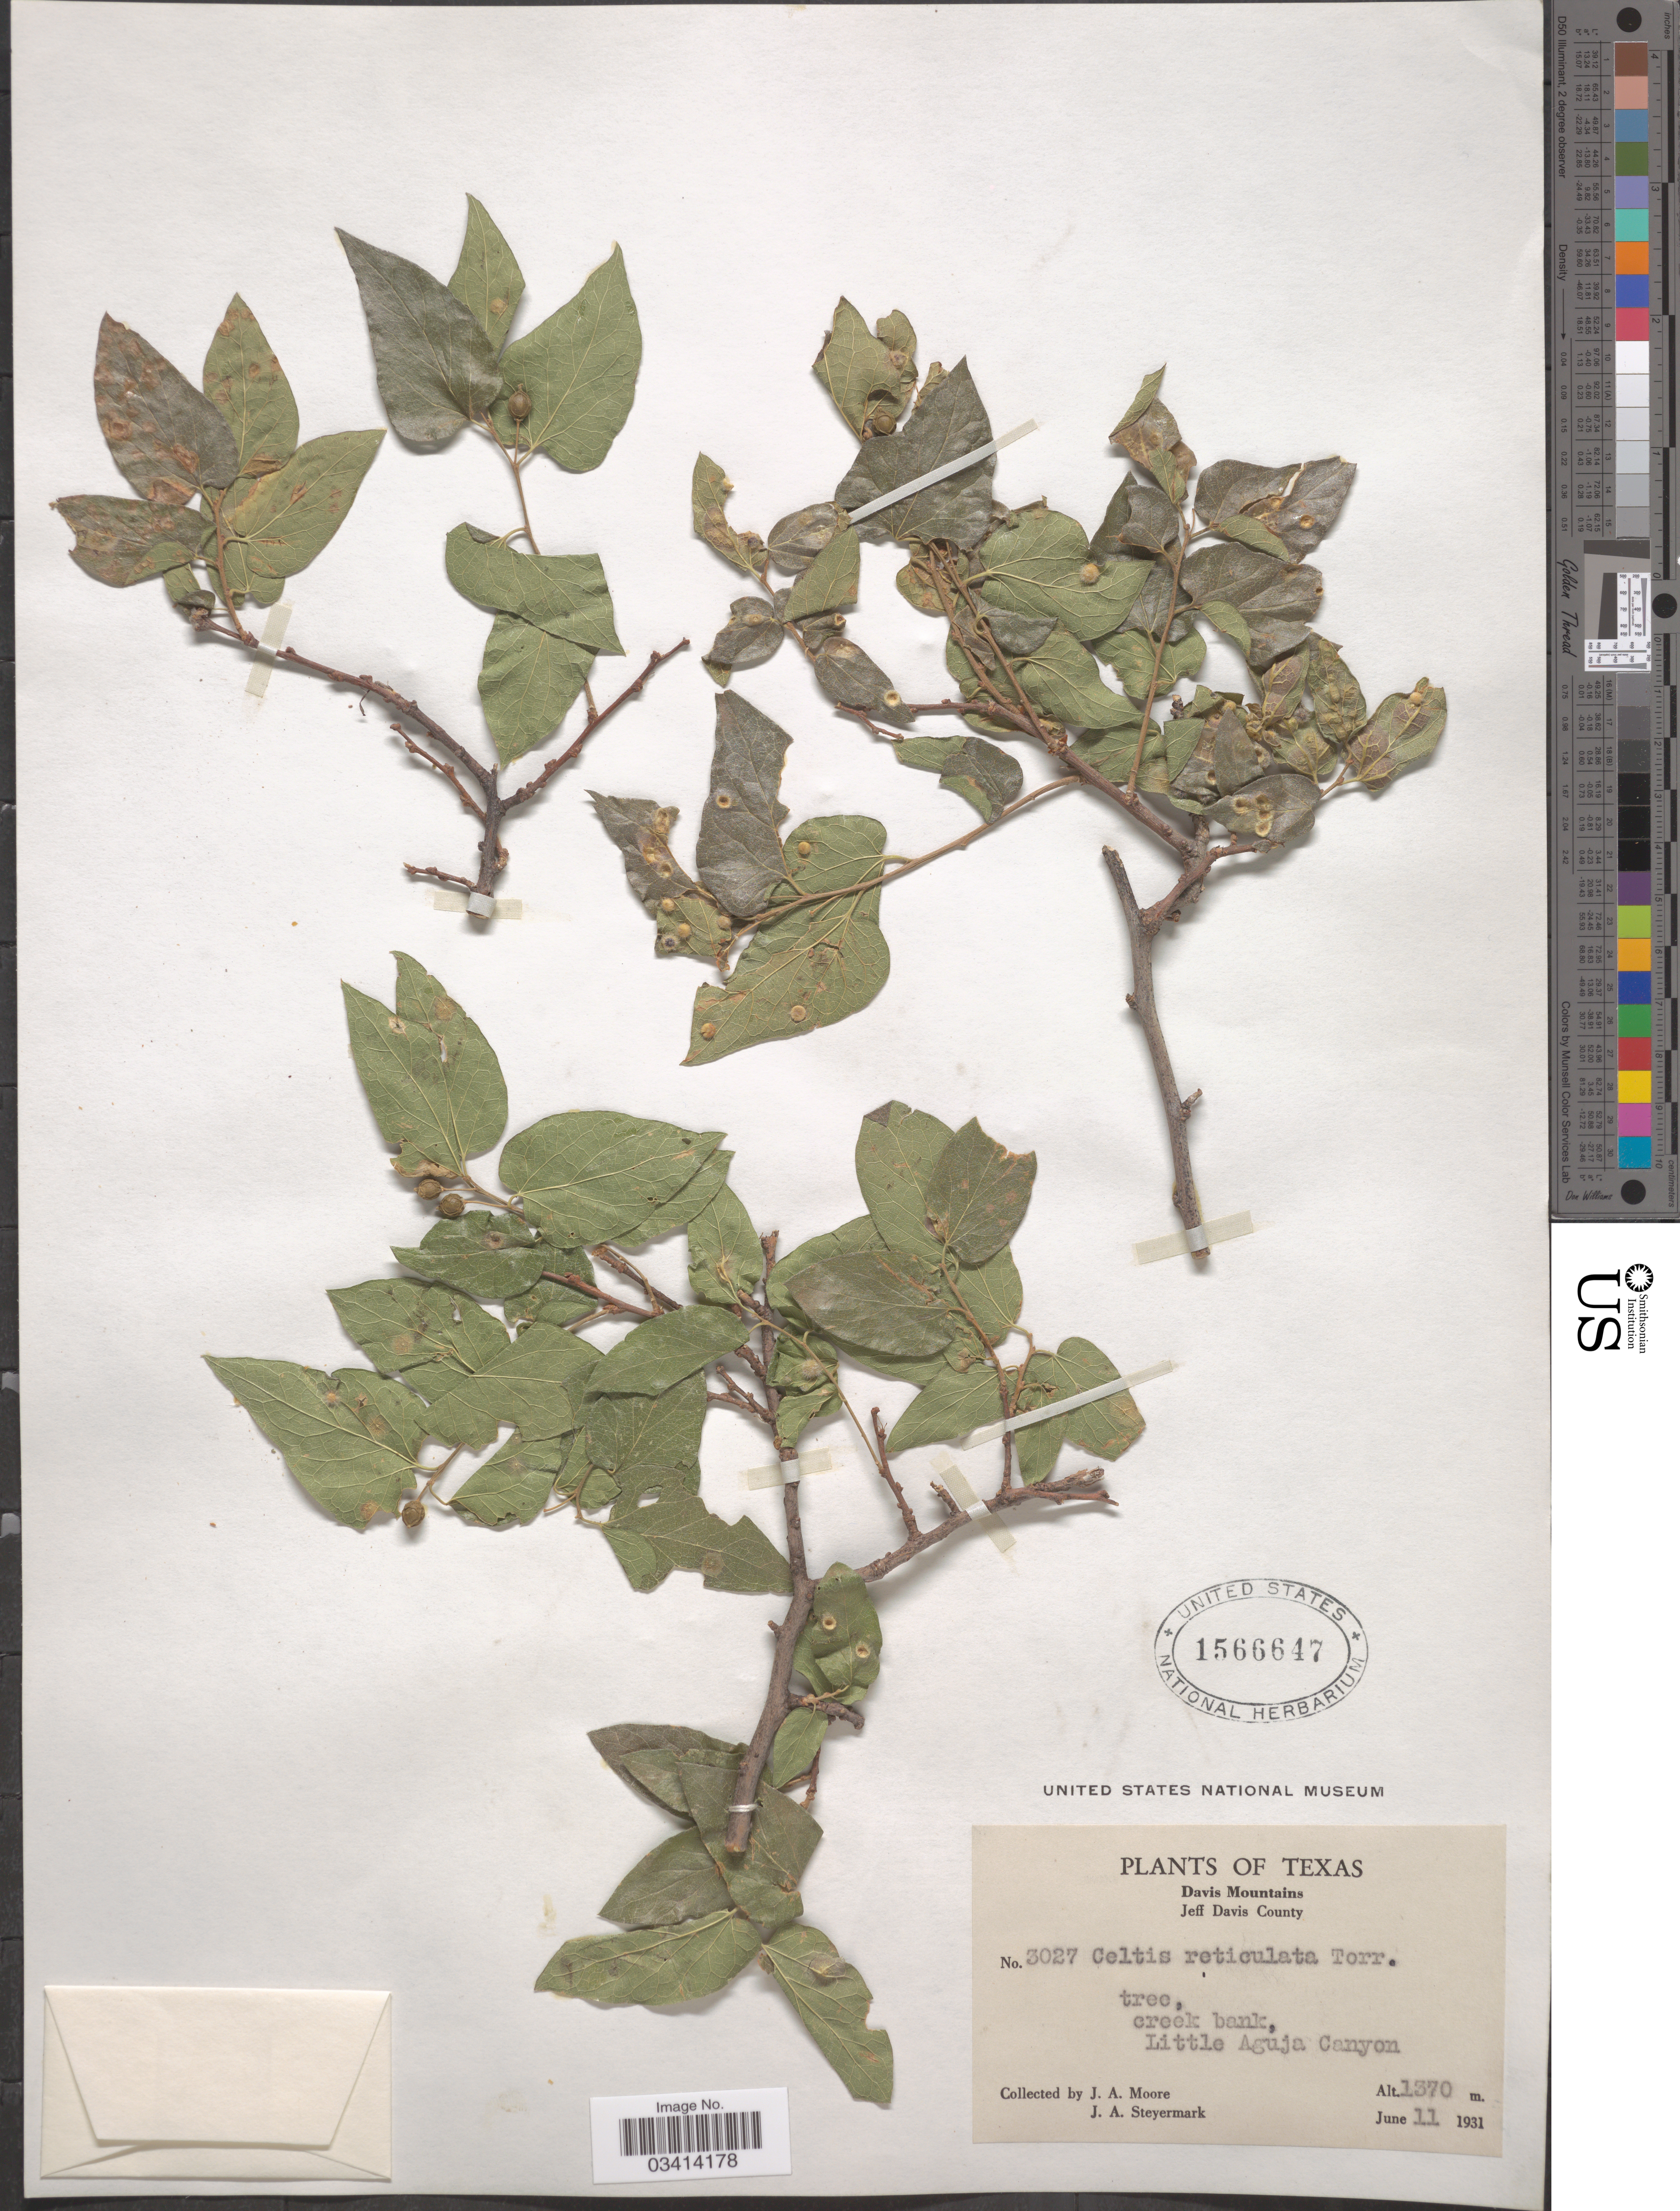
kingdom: Plantae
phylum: Tracheophyta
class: Magnoliopsida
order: Rosales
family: Cannabaceae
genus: Celtis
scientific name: Celtis reticulata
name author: Torr.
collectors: J. A. Moore & J. Steyermark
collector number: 3027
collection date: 1931-06-11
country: United States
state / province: Texas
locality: Davis Mountains. Jeff Davis County. Creek bank, Little Aguja Canyon.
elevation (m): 1370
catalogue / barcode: US 1566647